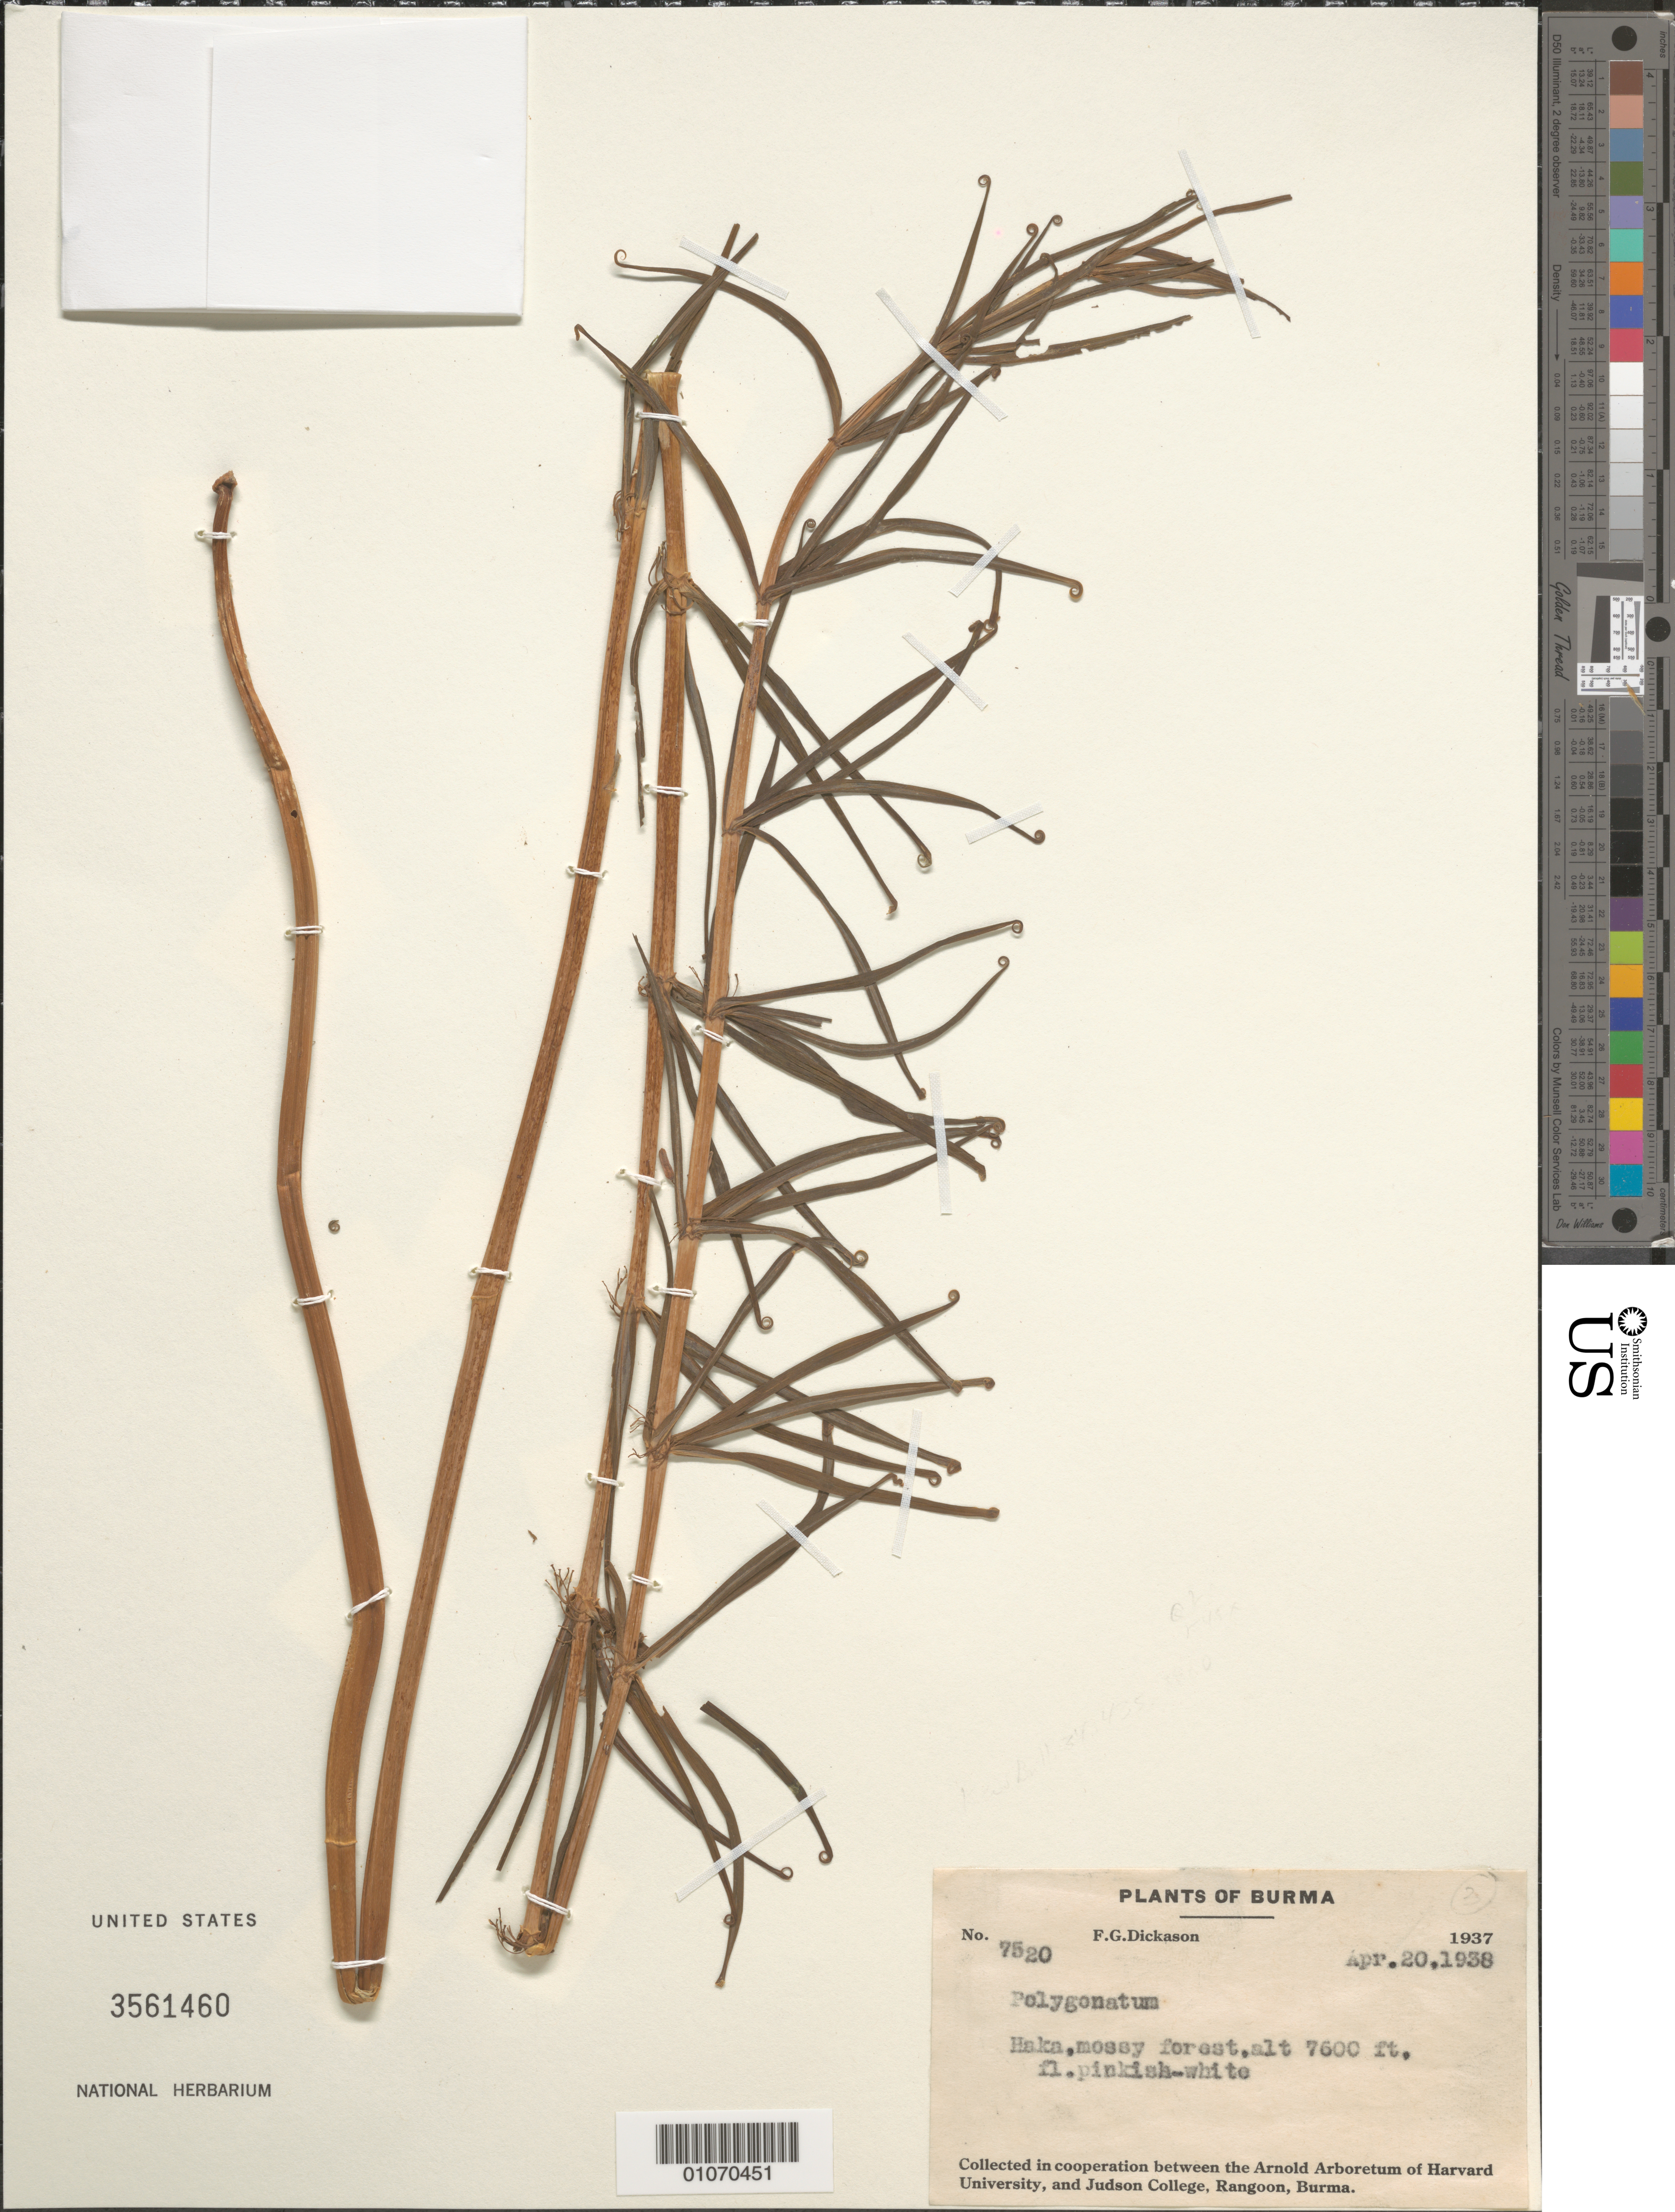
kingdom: Plantae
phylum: Tracheophyta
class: Liliopsida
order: Asparagales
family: Asparagaceae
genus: Polygonatum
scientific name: Polygonatum sp.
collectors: F. Dickason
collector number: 7520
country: Myanmar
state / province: Chin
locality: Haka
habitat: mossy forest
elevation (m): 2316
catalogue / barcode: US 3561460